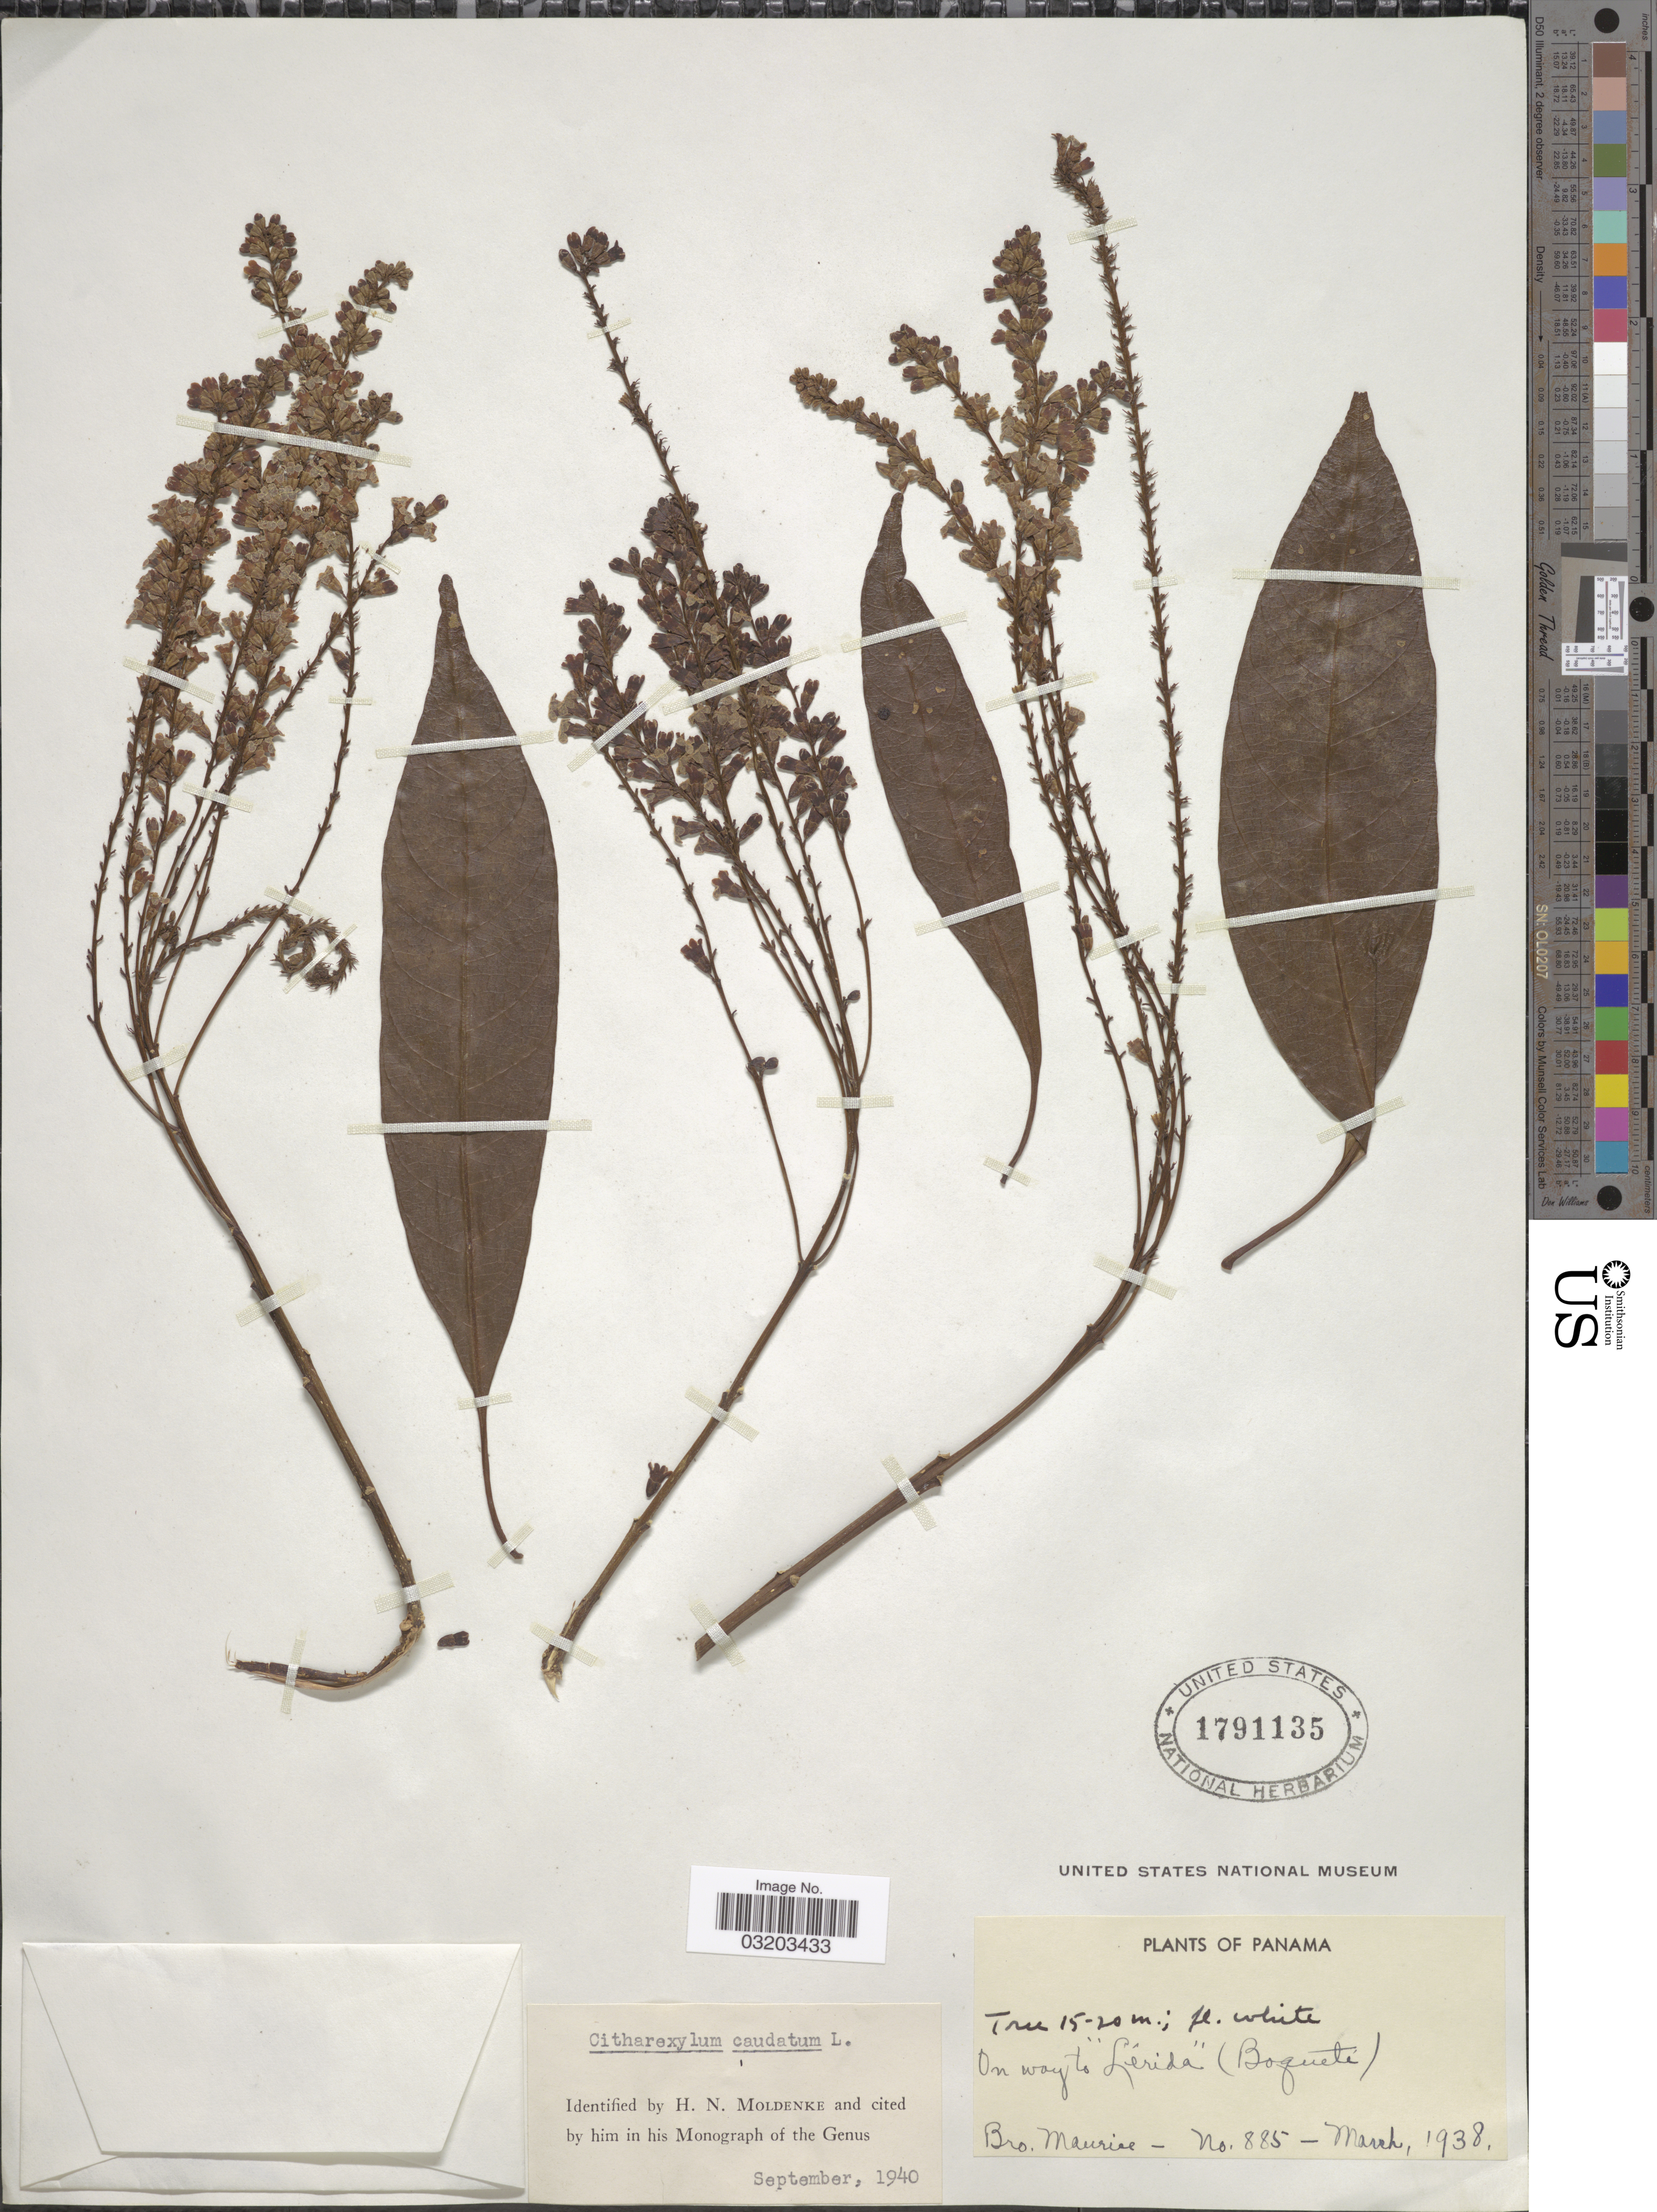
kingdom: Plantae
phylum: Tracheophyta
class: Magnoliopsida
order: Lamiales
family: Verbenaceae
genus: Citharexylum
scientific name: Citharexylum caudatum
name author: L.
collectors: B. Maurice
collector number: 885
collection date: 1938-03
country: Panama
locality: On way to "Lérida" (Boqueté).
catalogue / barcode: US 1791135